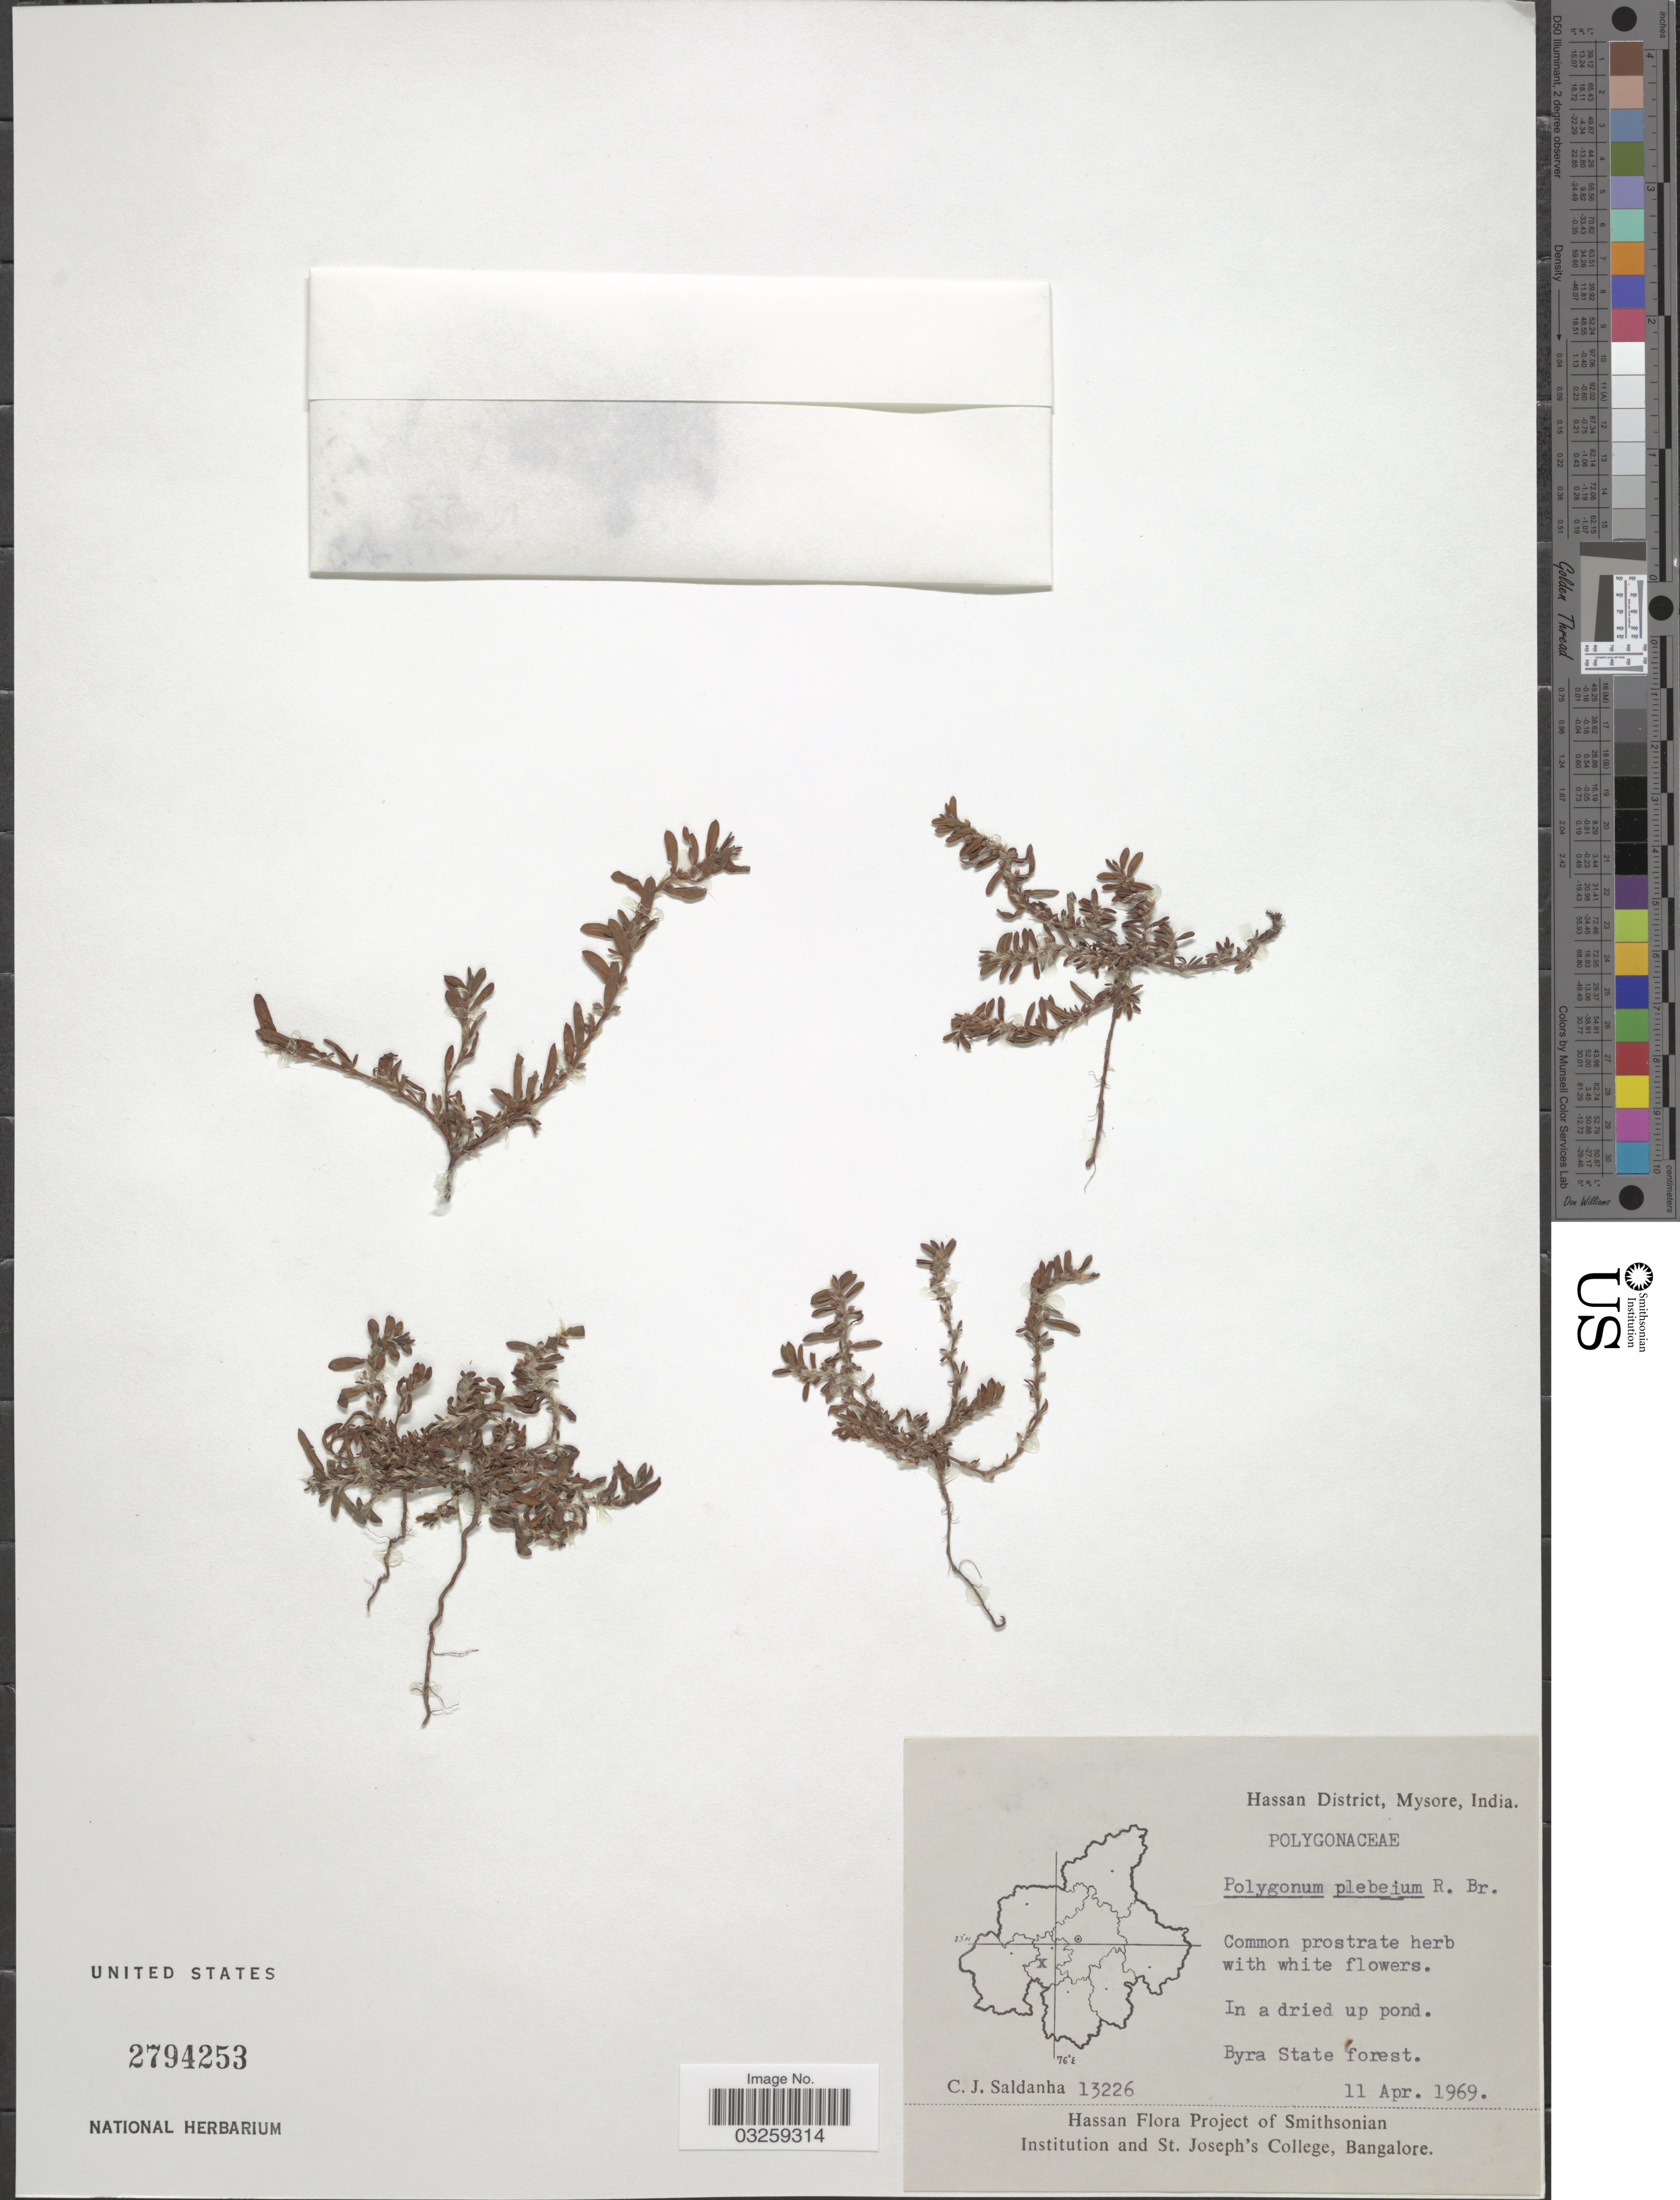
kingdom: Plantae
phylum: Tracheophyta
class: Magnoliopsida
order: Caryophyllales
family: Polygonaceae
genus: Polygonum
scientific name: Polygonum plebeium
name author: R. Br.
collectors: C. J. Saldanha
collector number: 13226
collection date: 1969-04-11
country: India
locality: Hassan District, Mysore. Byra State forest.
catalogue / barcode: US 2794253